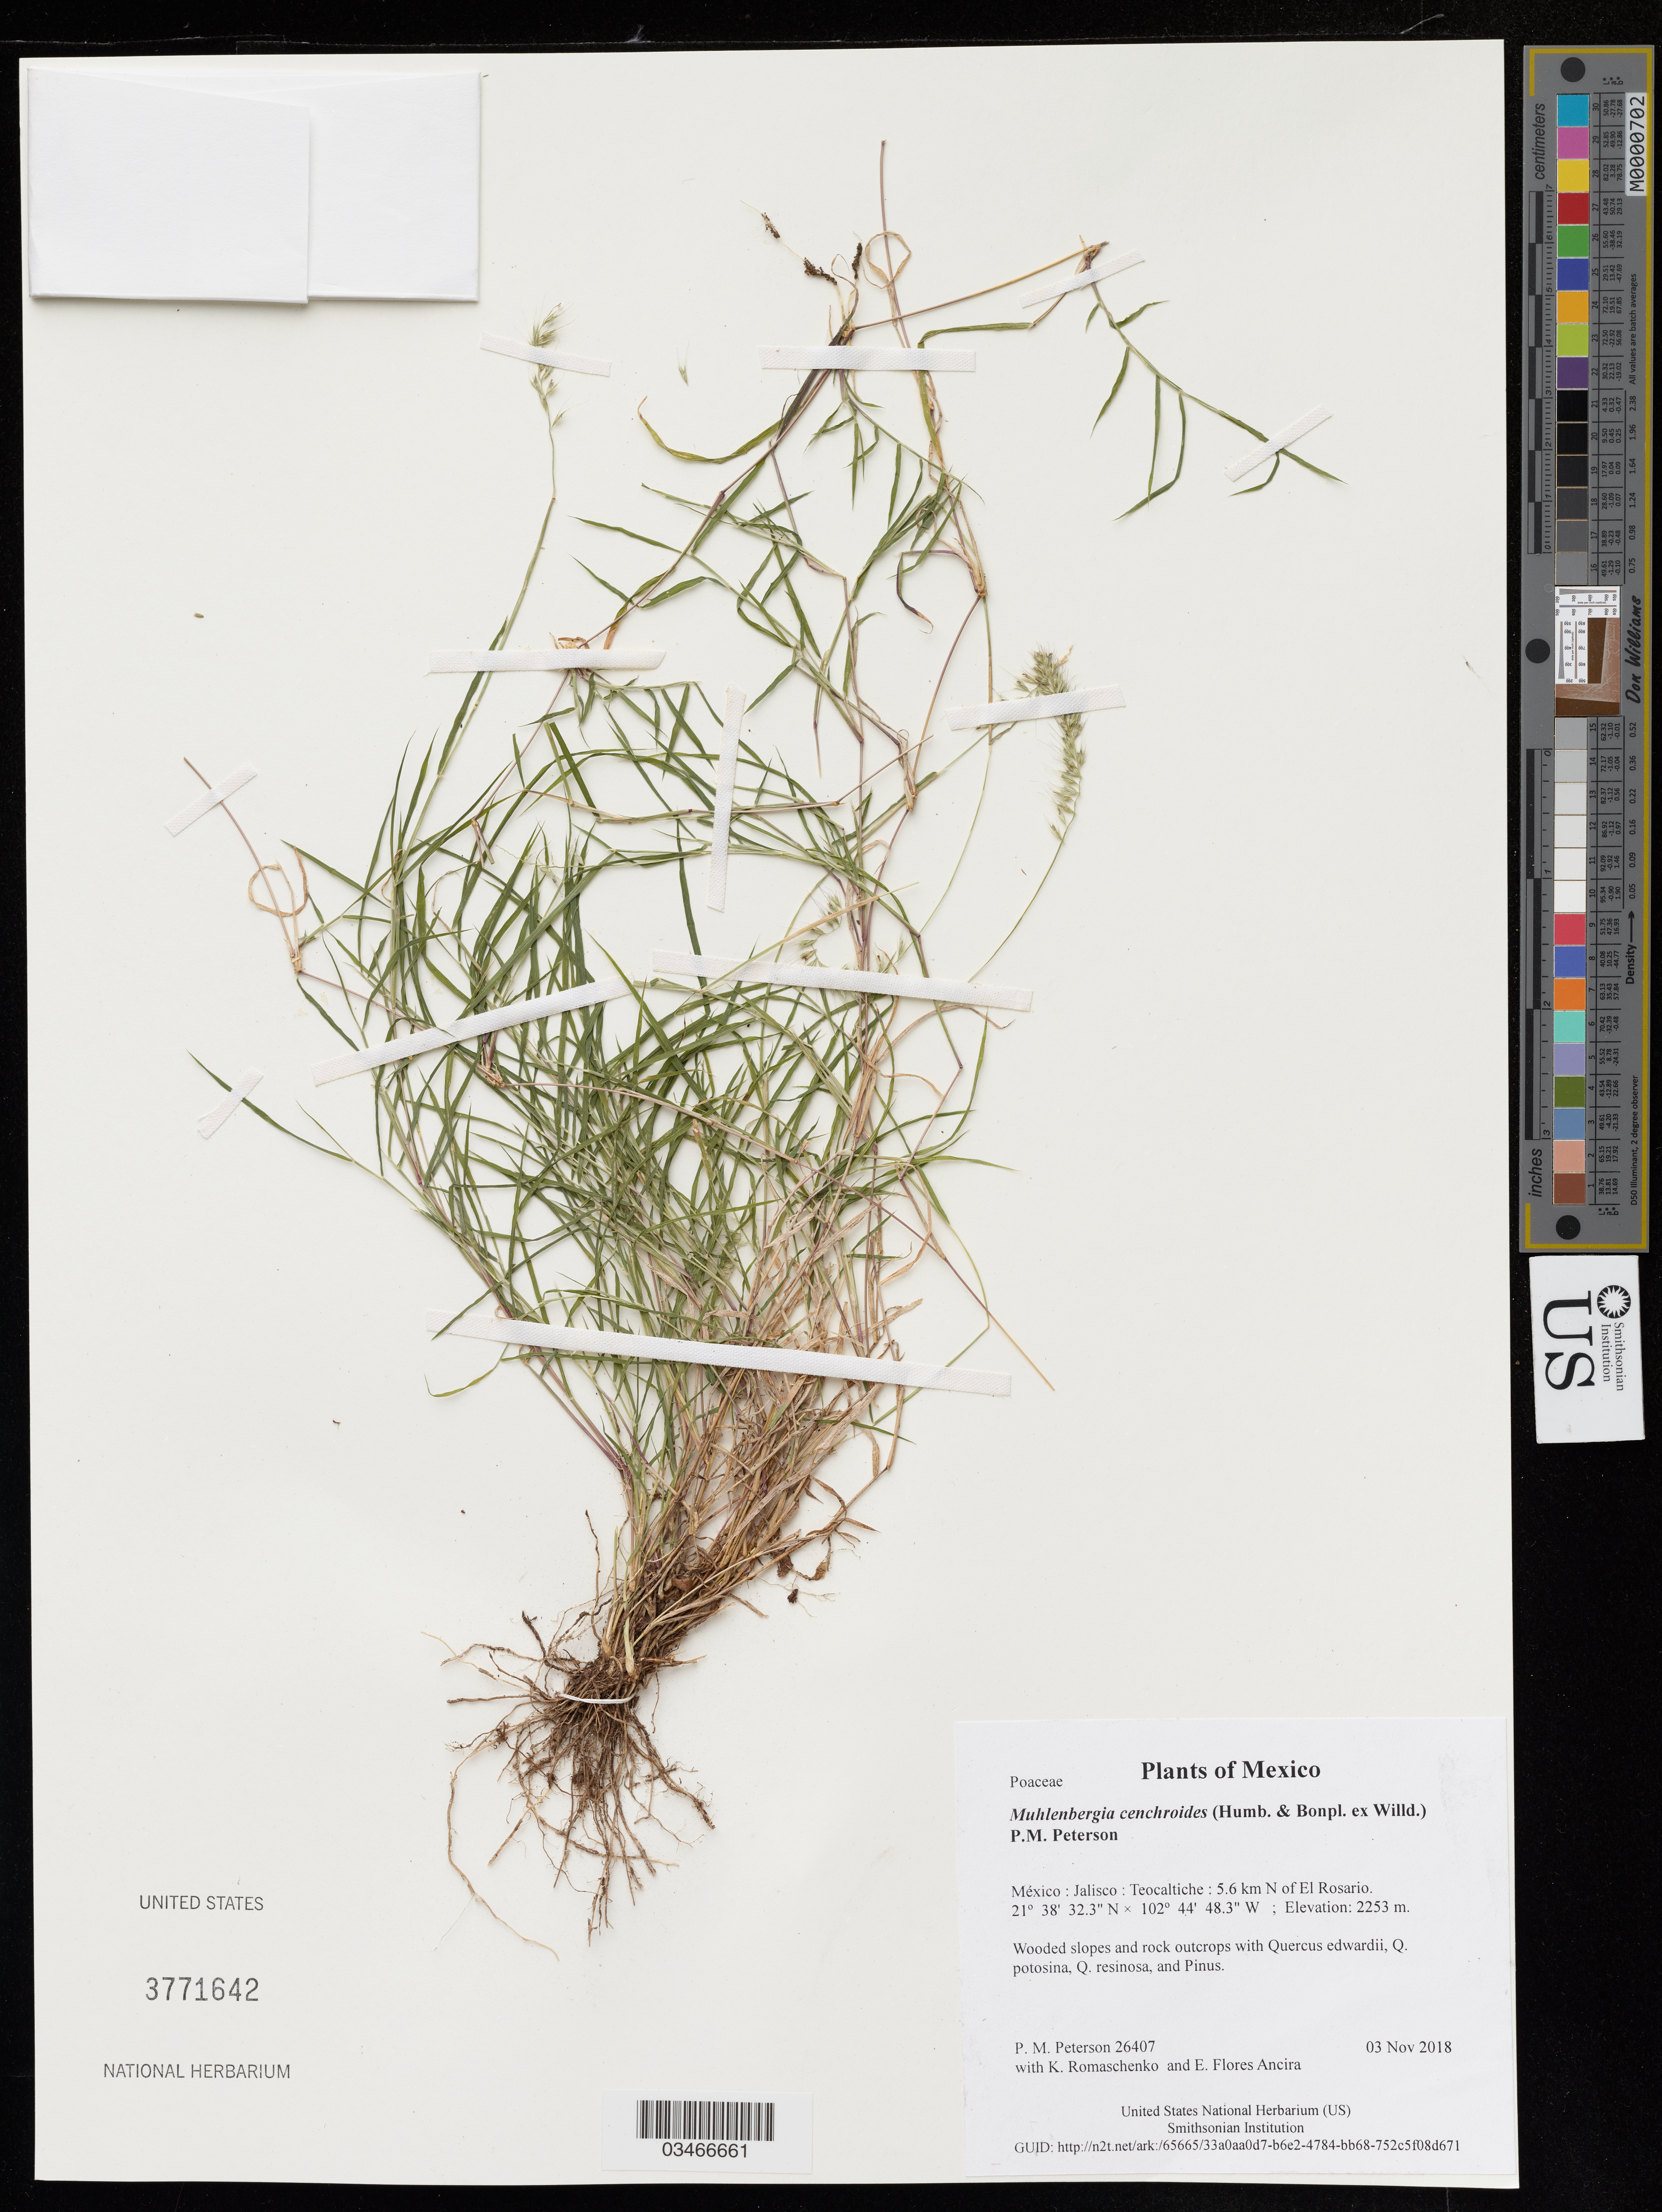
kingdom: Plantae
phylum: Tracheophyta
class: Liliopsida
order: Poales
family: Poaceae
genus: Muhlenbergia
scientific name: Muhlenbergia cenchroides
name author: (Humb. & Bonpl. ex Willd.) P.M. Peterson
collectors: P. M. Peterson, K. Romaschenko & E. Flores Ancira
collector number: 26407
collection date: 2018-11-03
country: México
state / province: Jalisco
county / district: Teocaltiche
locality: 5.6 km N of El Rosario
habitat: Wooded slopes and rock outcrops with Quercus edwardii, Q. potosina, Q. resinosa, and Pinus.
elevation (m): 2253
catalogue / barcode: US 3771642